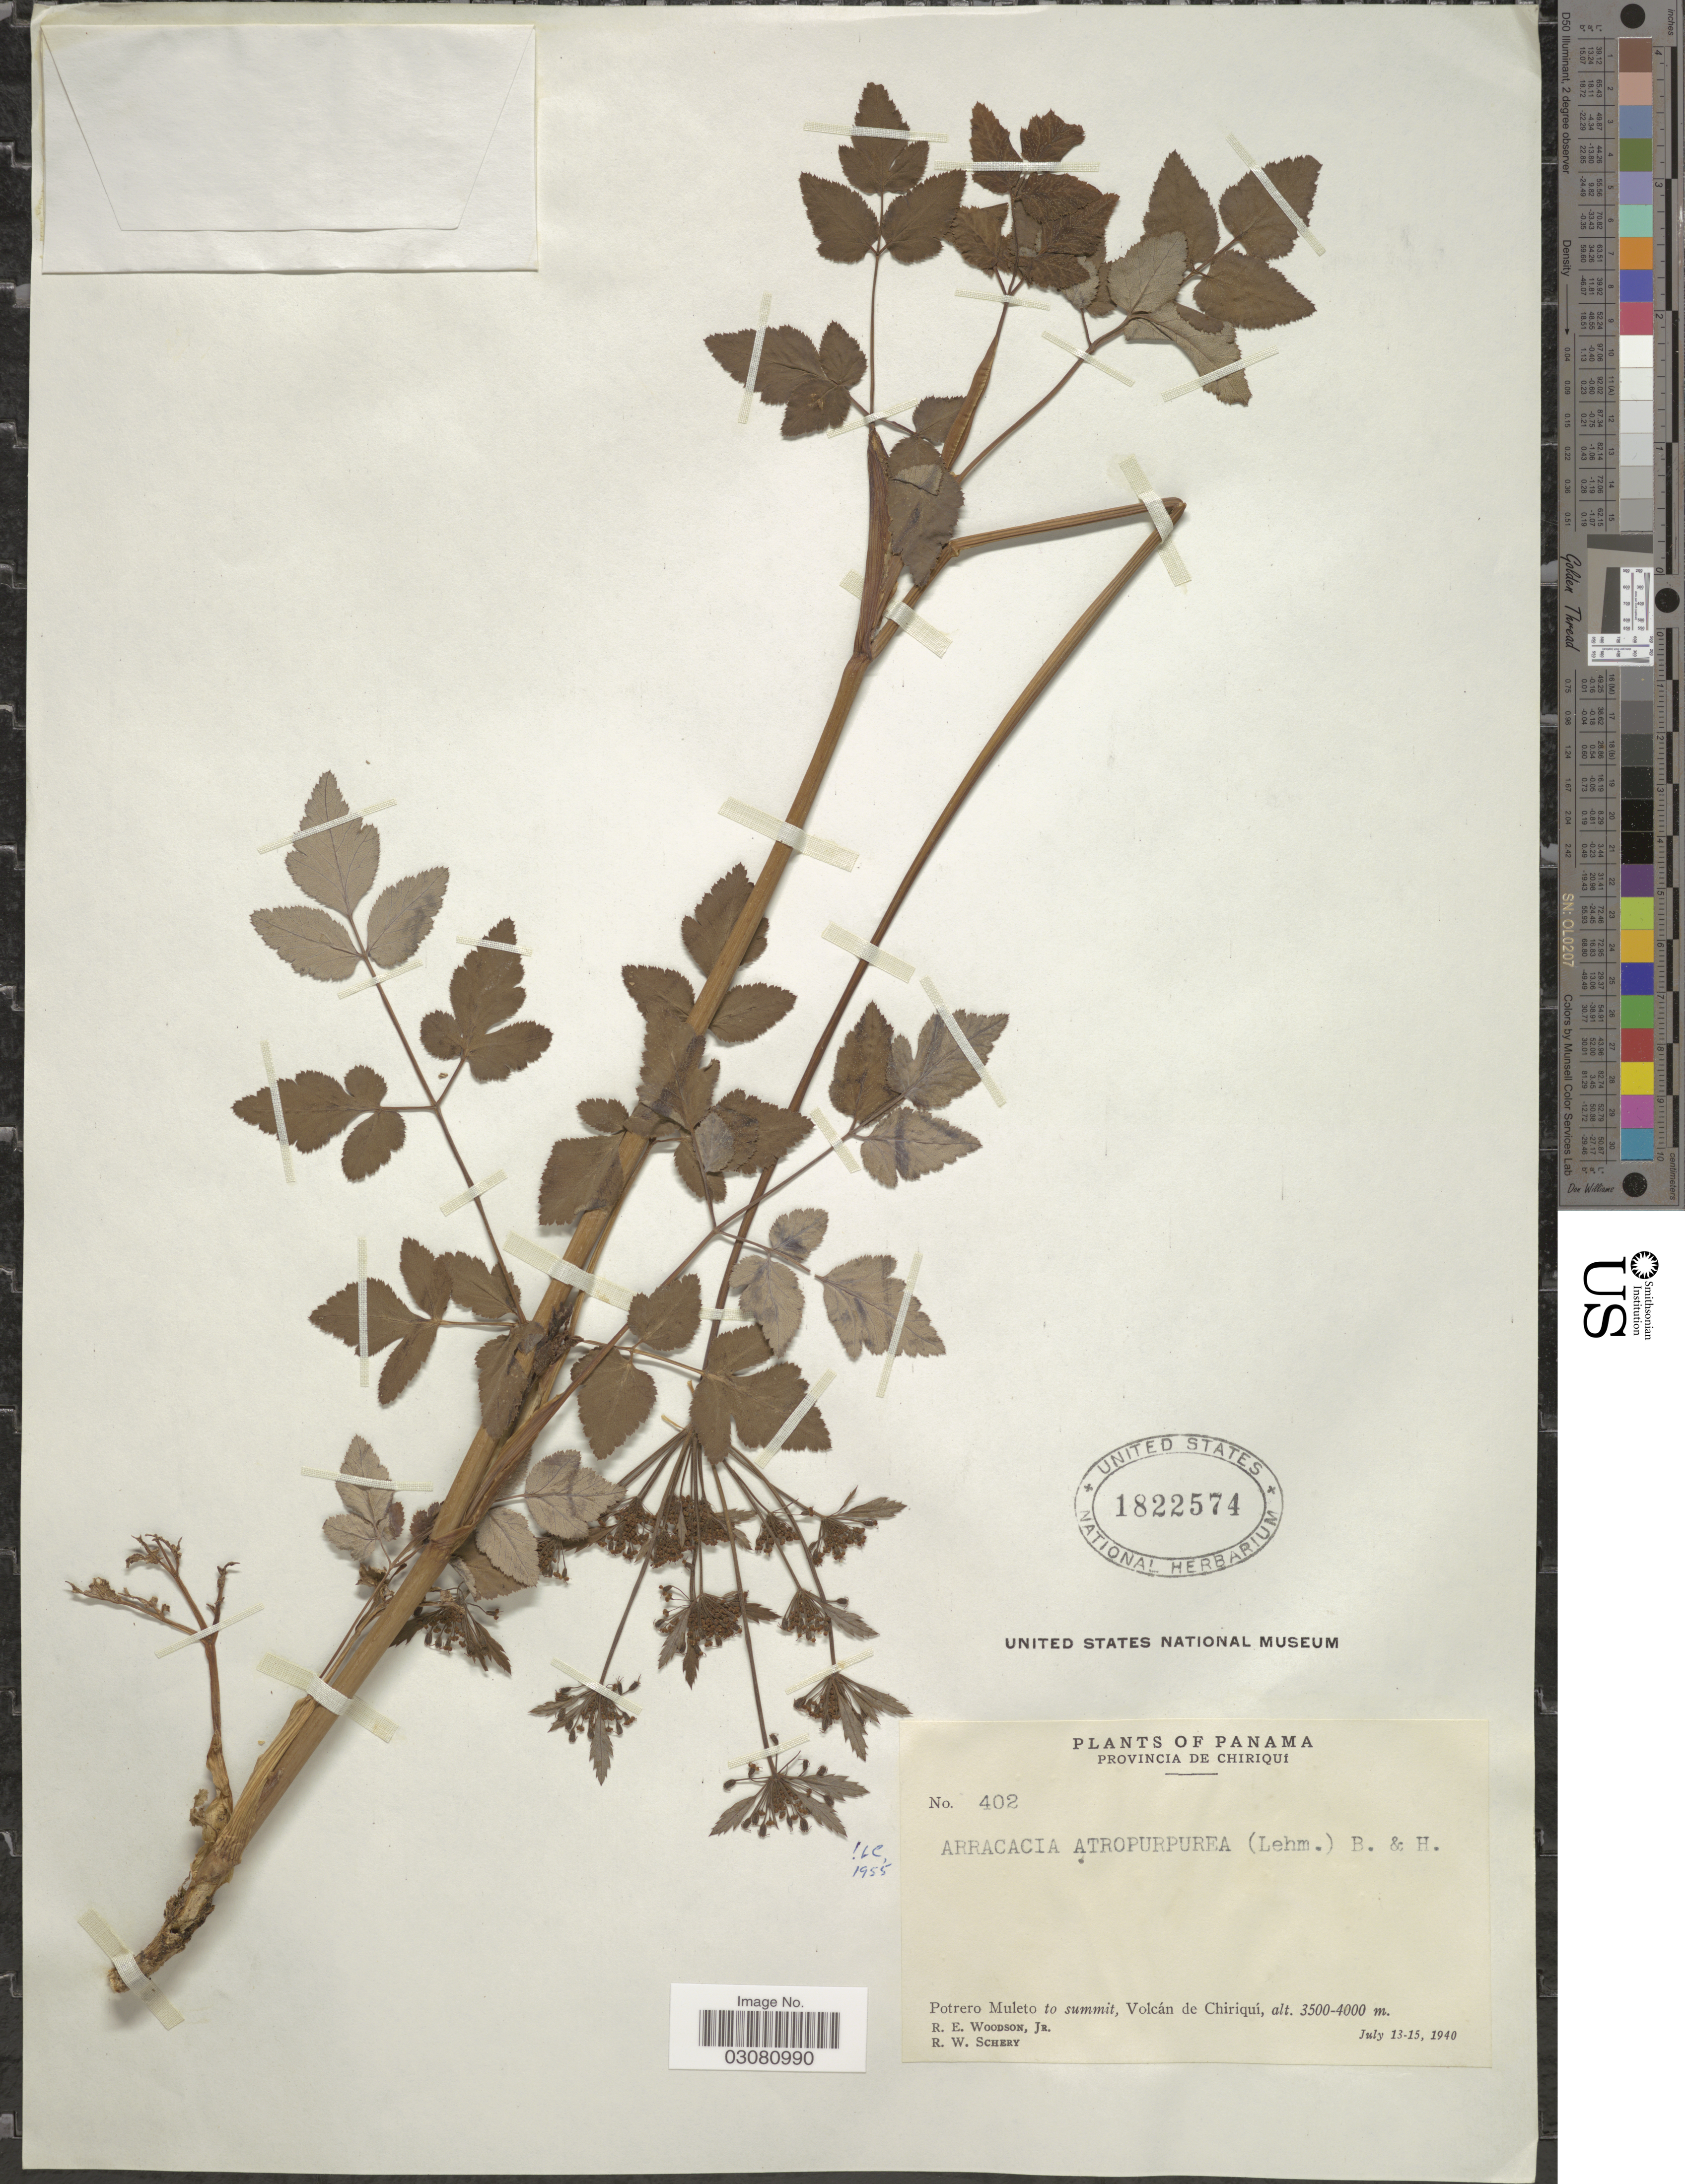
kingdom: Plantae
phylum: Tracheophyta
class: Magnoliopsida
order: Apiales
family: Apiaceae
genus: Arracacia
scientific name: Arracacia atropurpurea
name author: (Lehm.) Benth. & Hook. f. ex Hemsl.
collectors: R. E. Woodson & R. W. Schery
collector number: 402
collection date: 1940-07-13/1940-07-15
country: Panama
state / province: Chiriqui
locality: Potrero Muleto to summit, Volcán de Chiriquí.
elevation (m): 3500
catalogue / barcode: US 1822574